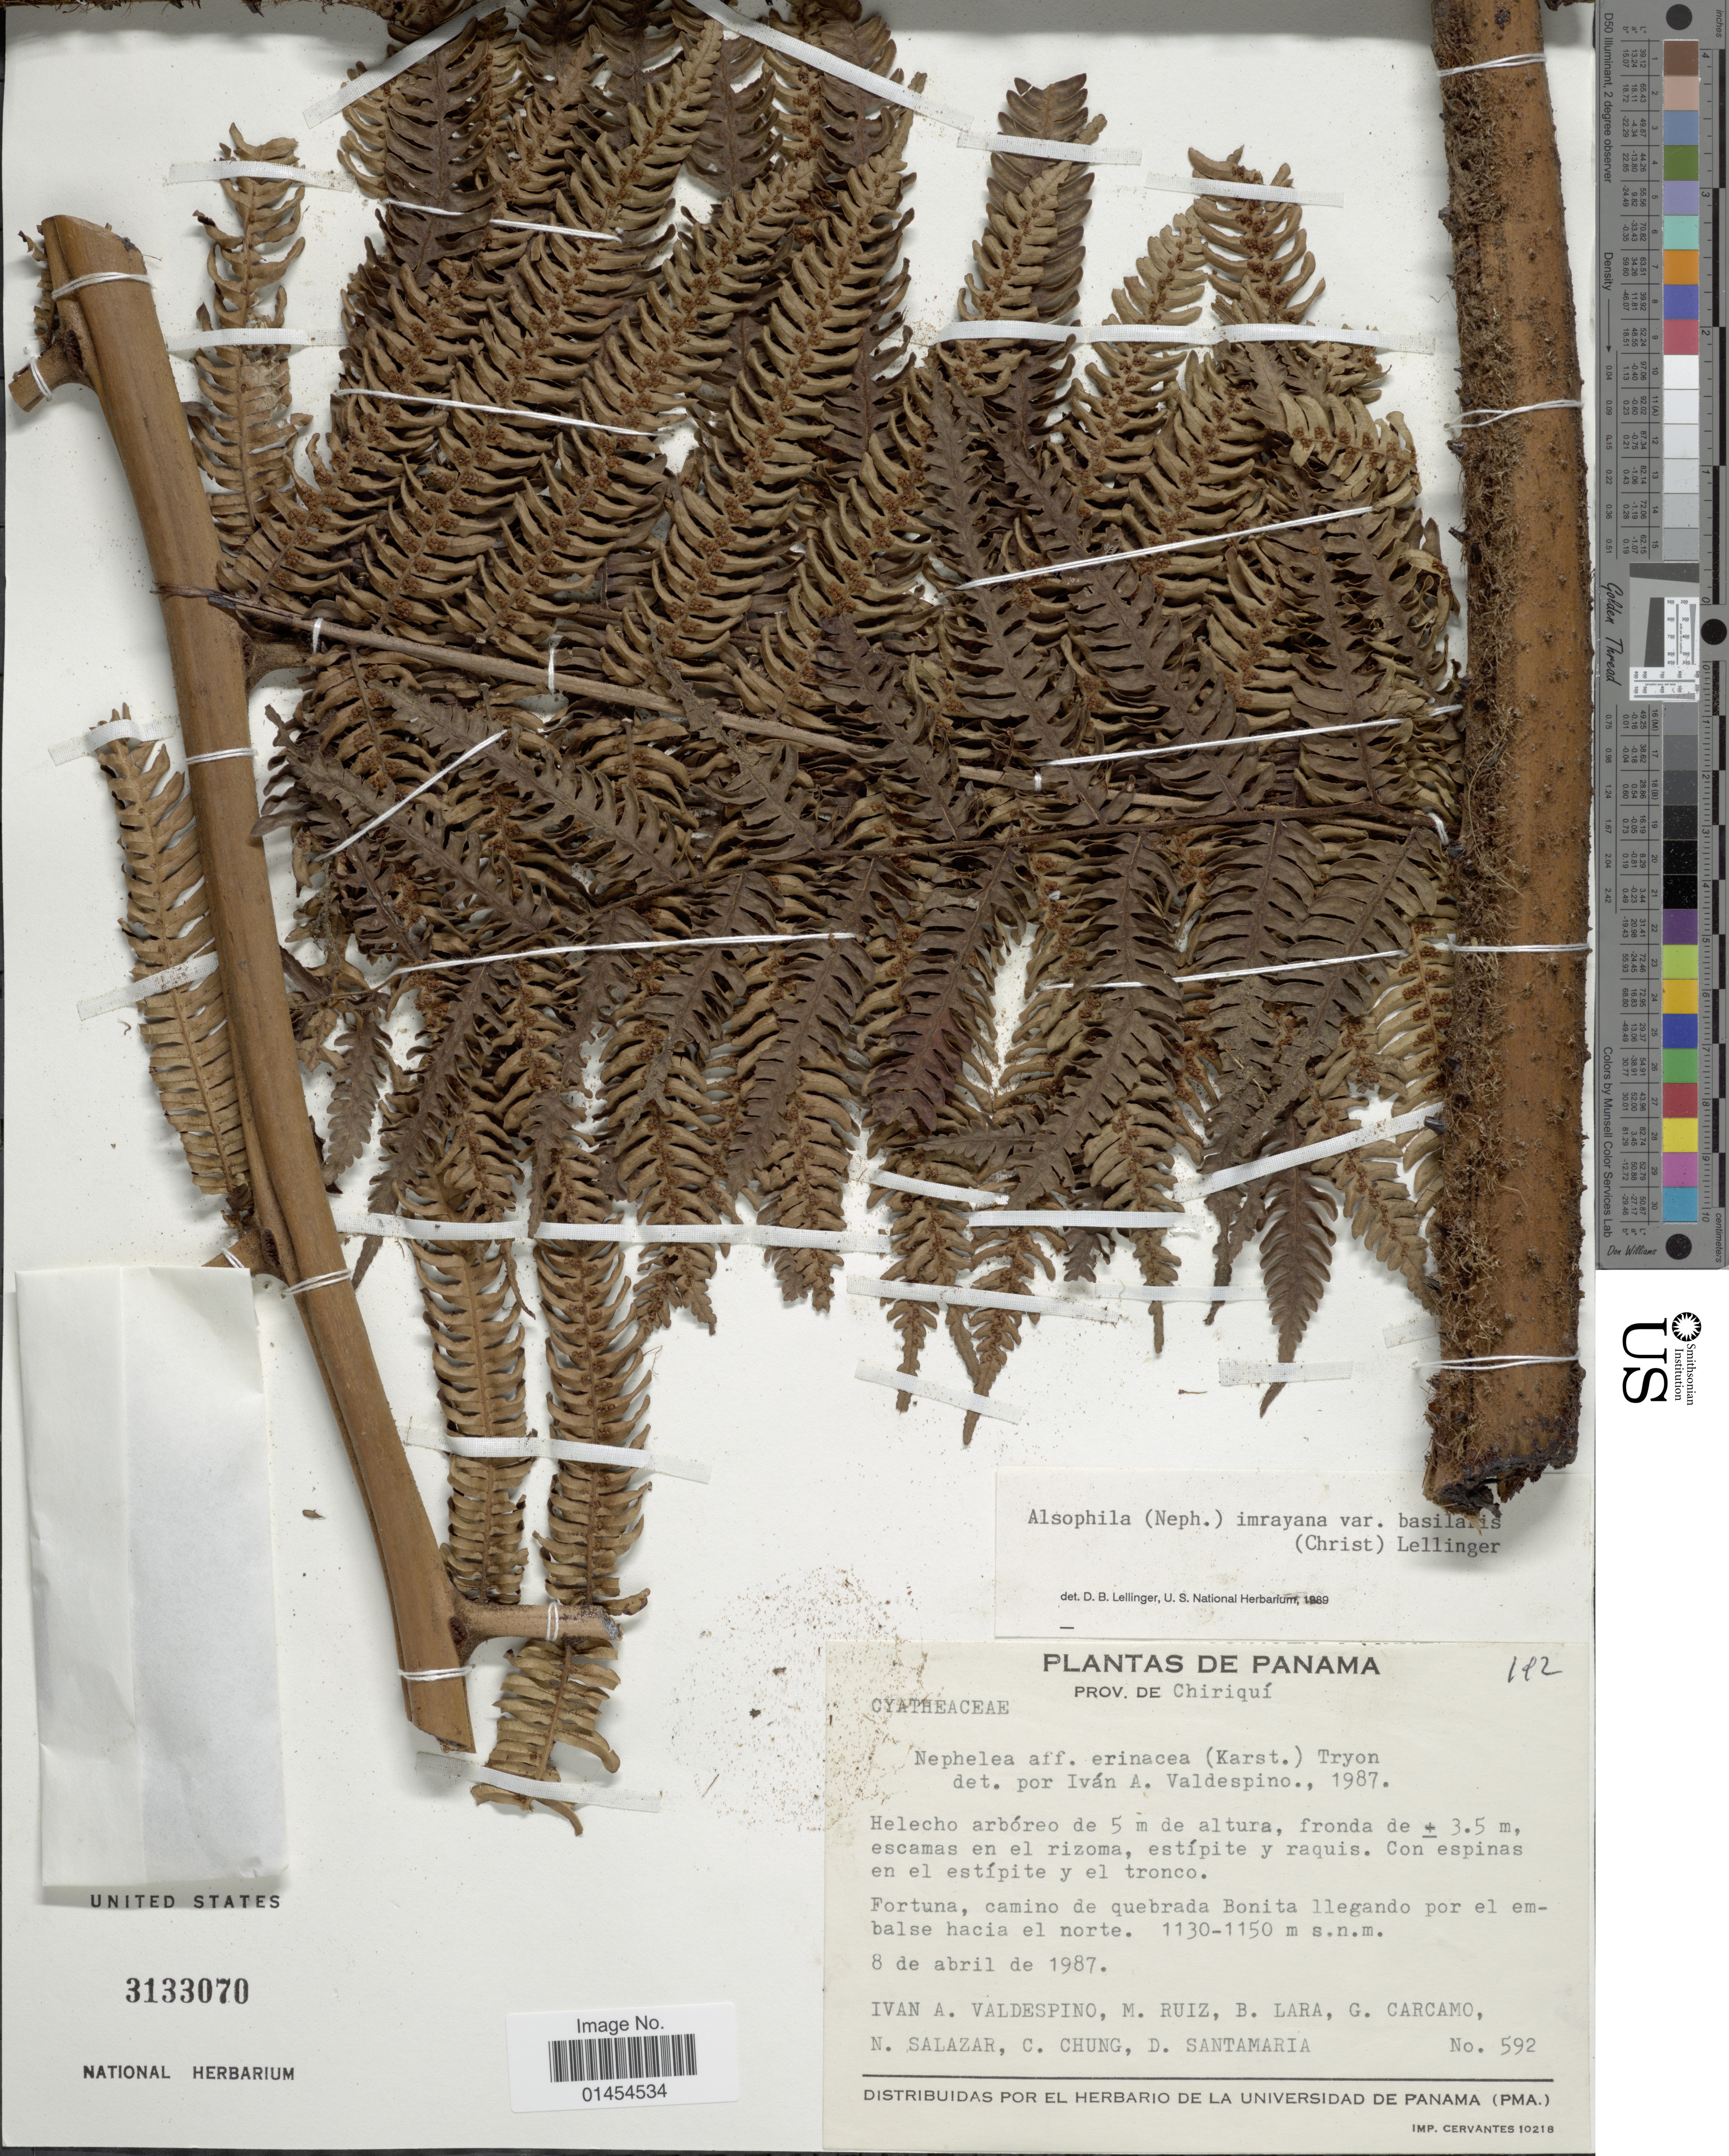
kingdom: Plantae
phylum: Tracheophyta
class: Polypodiopsida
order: Cyatheales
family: Cyatheaceae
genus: Alsophila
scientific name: Alsophila imrayana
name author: (Hook.) D.S. Conant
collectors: I. A. Valdespino, M. Ruiz, B. Lara, G. Carcamo & et al.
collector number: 592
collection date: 1987-04-08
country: Panama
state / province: Chiriqui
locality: Fortuna, camino de quebrada Bonita llegando por el embalse hacia el norte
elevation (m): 1130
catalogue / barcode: US 3133070